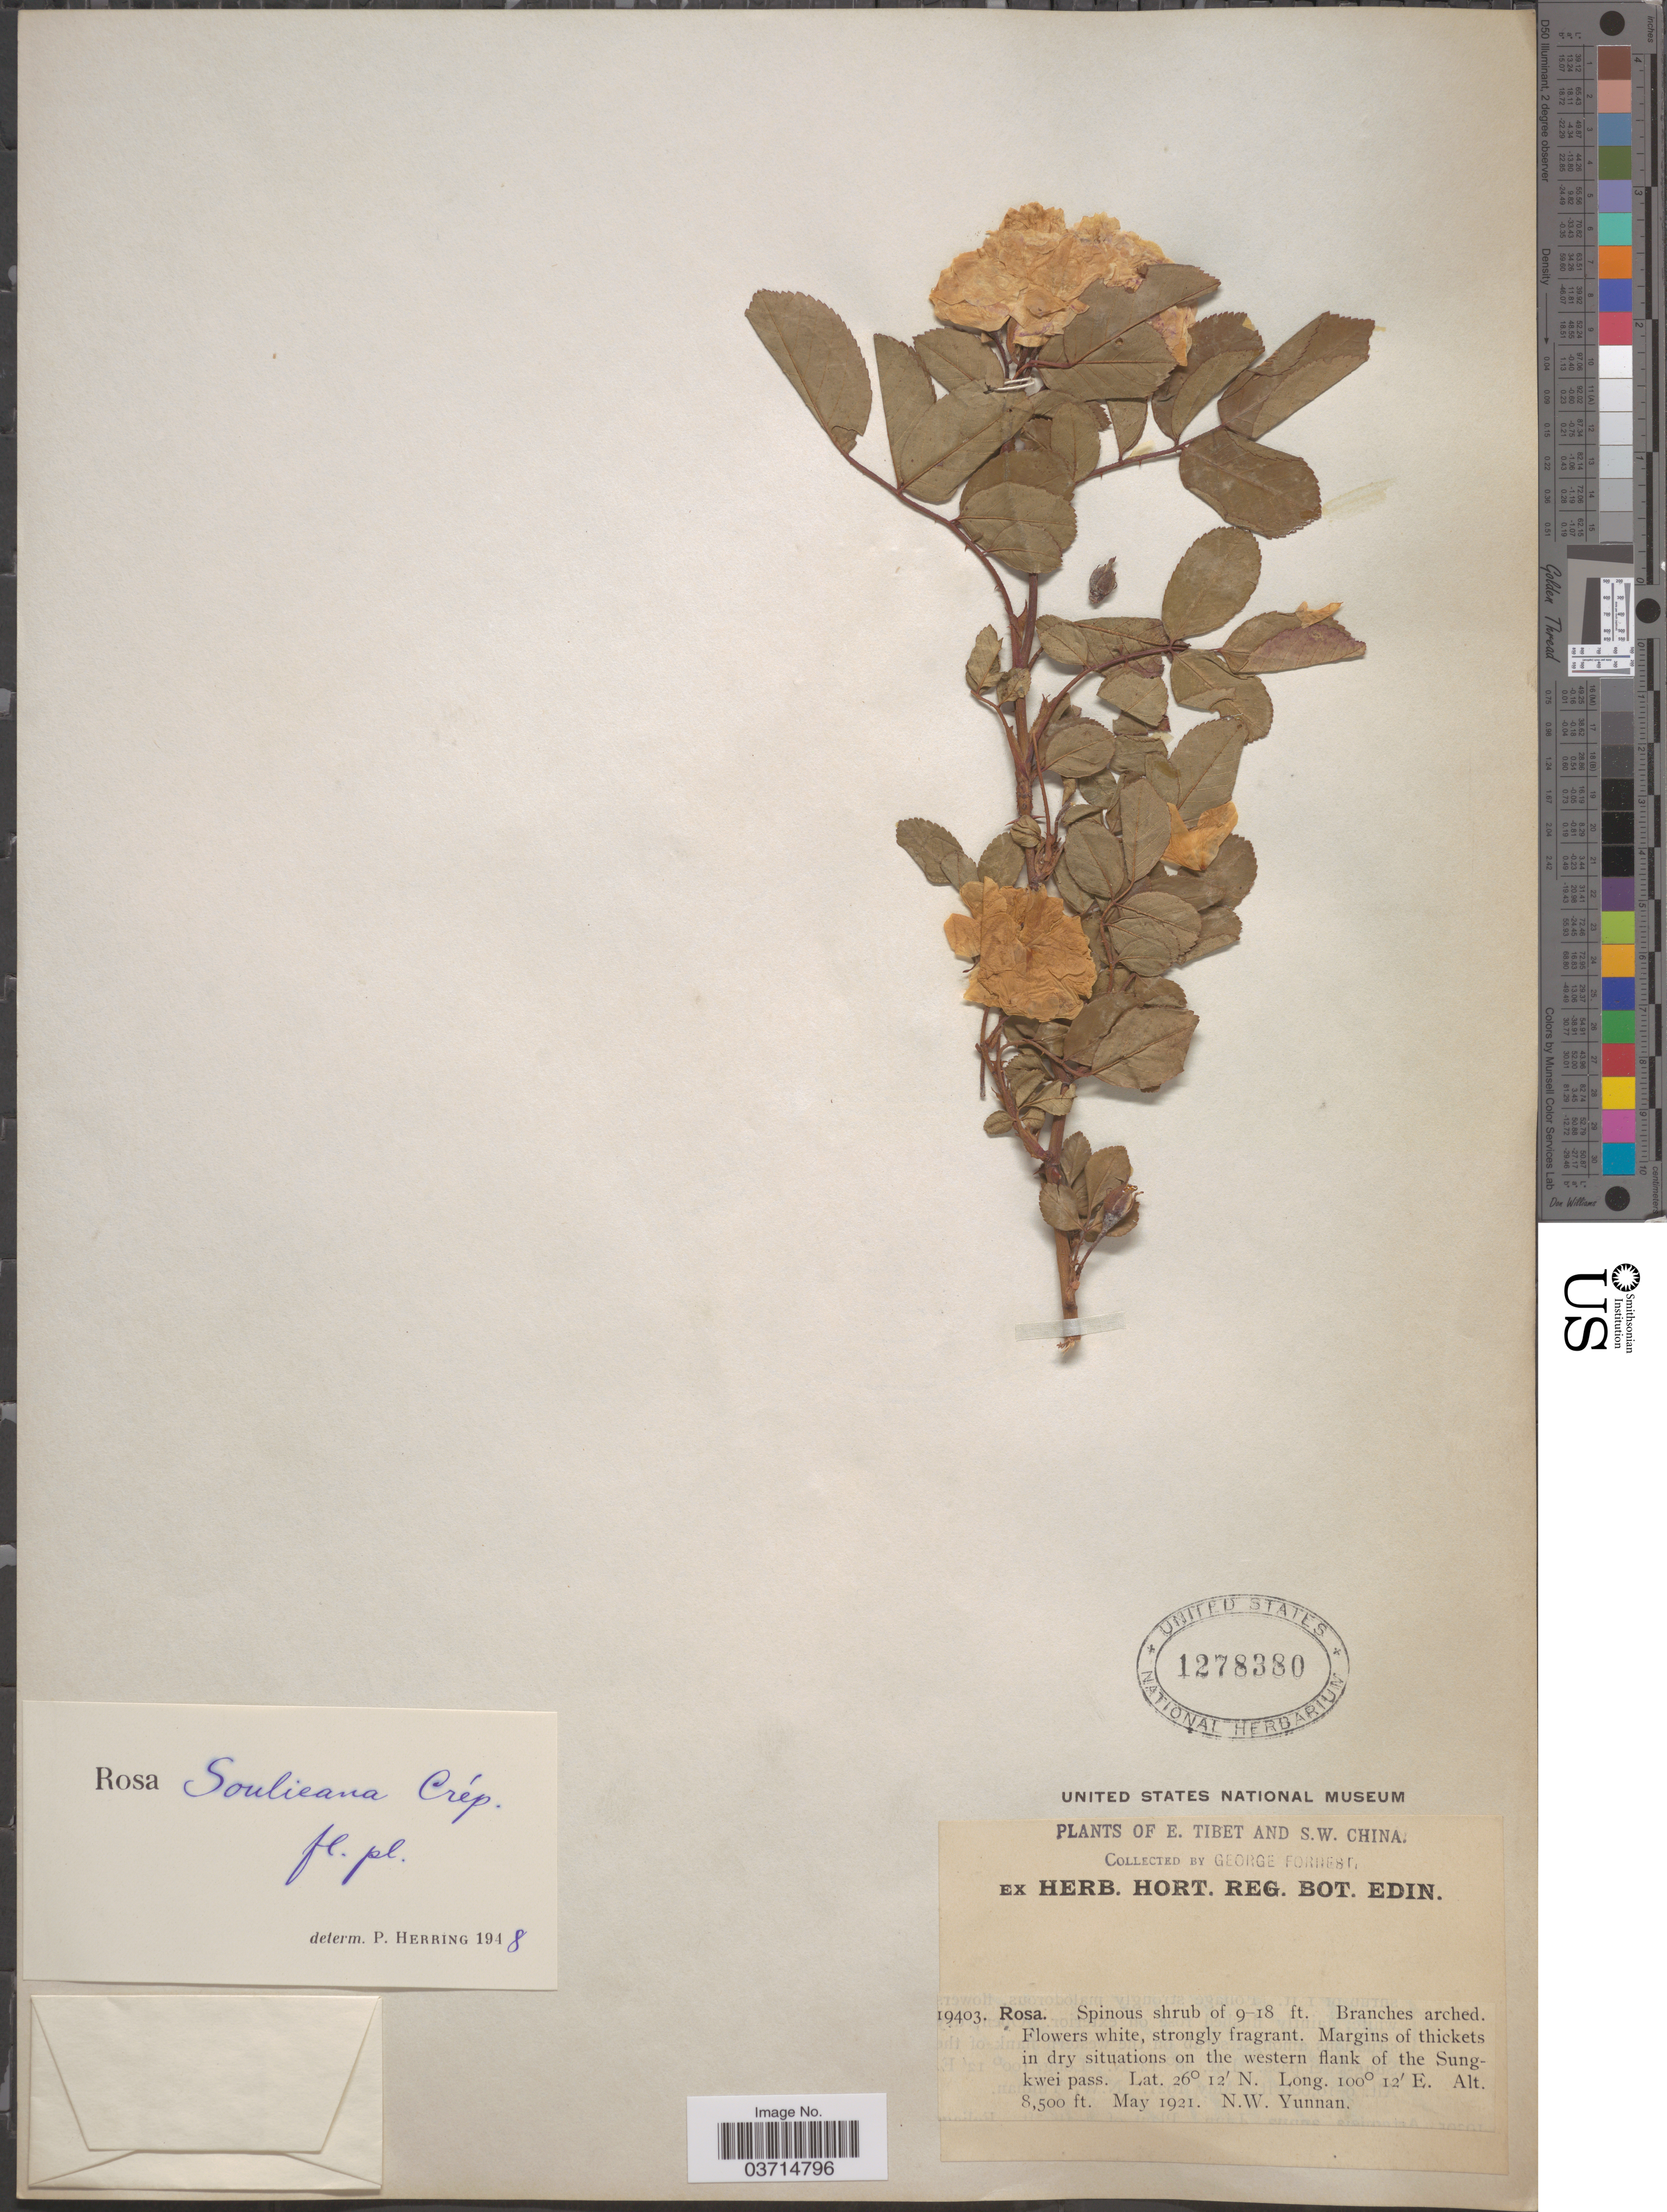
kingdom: Plantae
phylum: Tracheophyta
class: Magnoliopsida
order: Rosales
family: Rosaceae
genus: Rosa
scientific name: Rosa soulieana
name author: Crép.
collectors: G. Forrest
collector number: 19403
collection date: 1921-05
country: China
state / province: Yunnan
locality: S.W. China. On the western flank of the Sungkwei pass. N.W. Yunnan.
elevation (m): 2591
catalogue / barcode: US 1278380